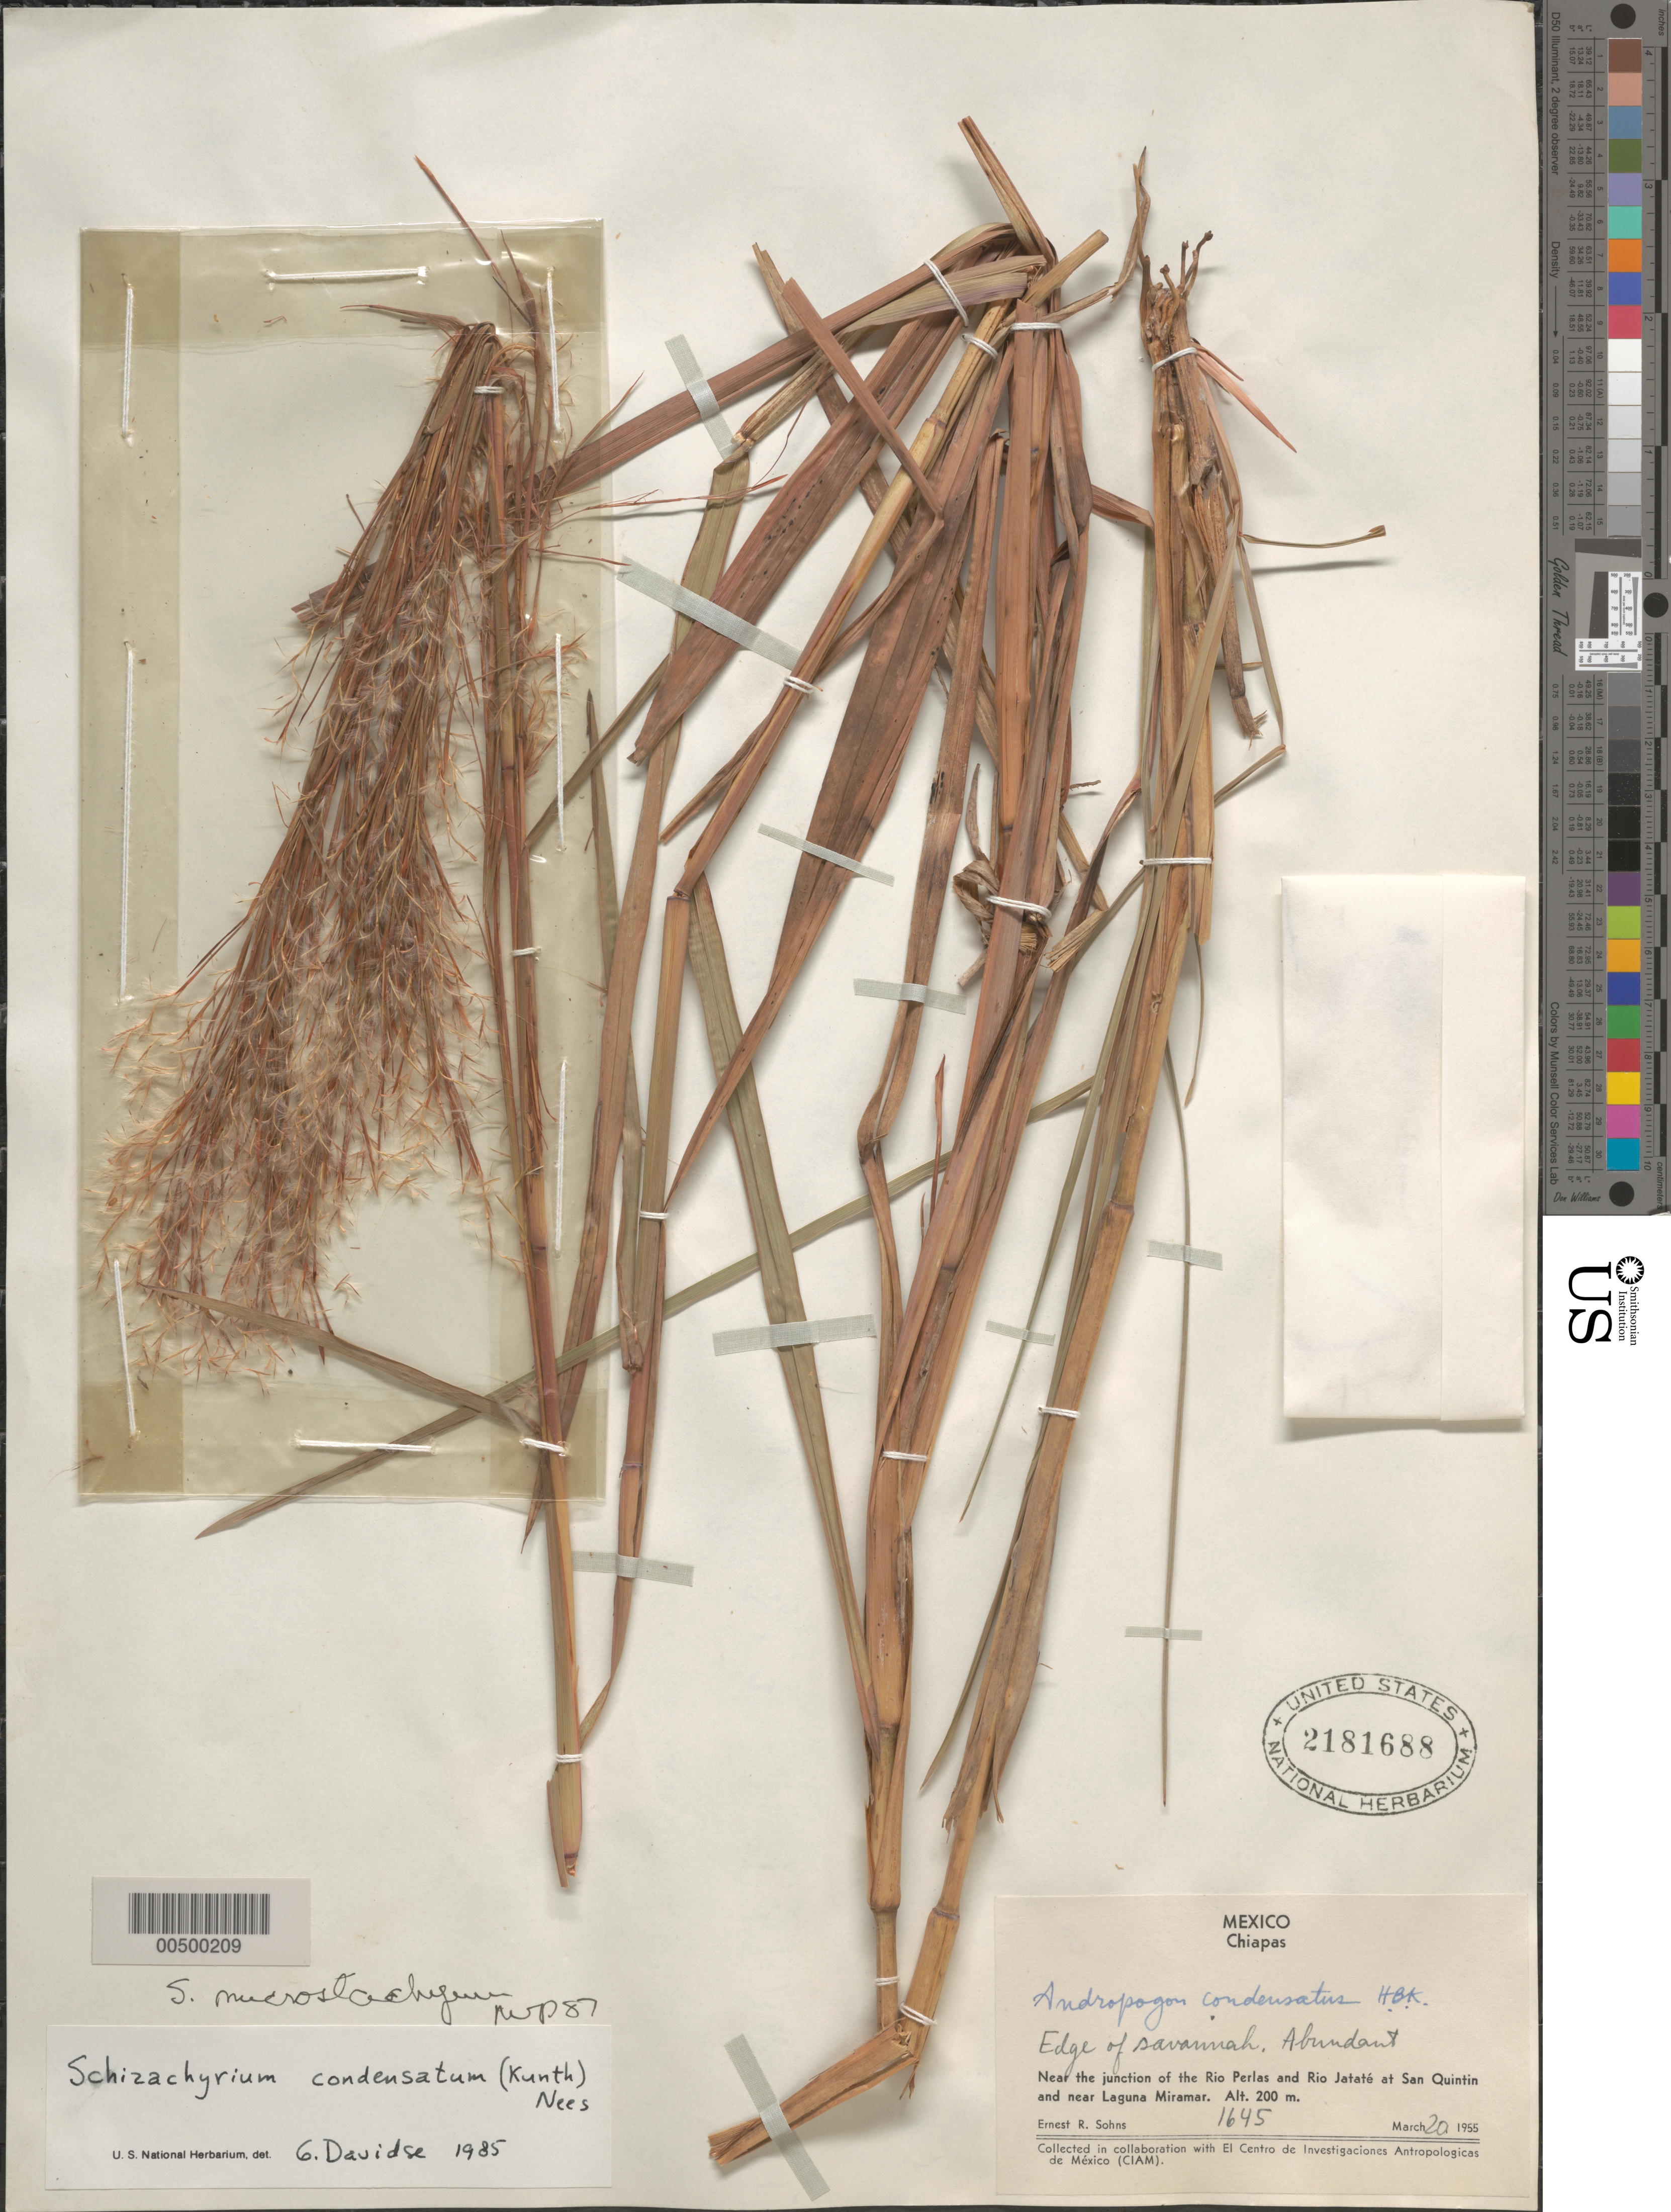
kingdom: Plantae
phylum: Tracheophyta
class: Liliopsida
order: Poales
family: Poaceae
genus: Schizachyrium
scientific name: Schizachyrium condensatum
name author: (Kunth) Nees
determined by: Davidse, Gerrit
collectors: E. R. Sohns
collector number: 1645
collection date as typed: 20 Mar 1955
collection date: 1955-03-20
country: Mexico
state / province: Chiapas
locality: Near the jct of the Rio Perlas & Rio Jataté at San Quintin & near Laguna Miramar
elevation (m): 200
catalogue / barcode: US 2181688